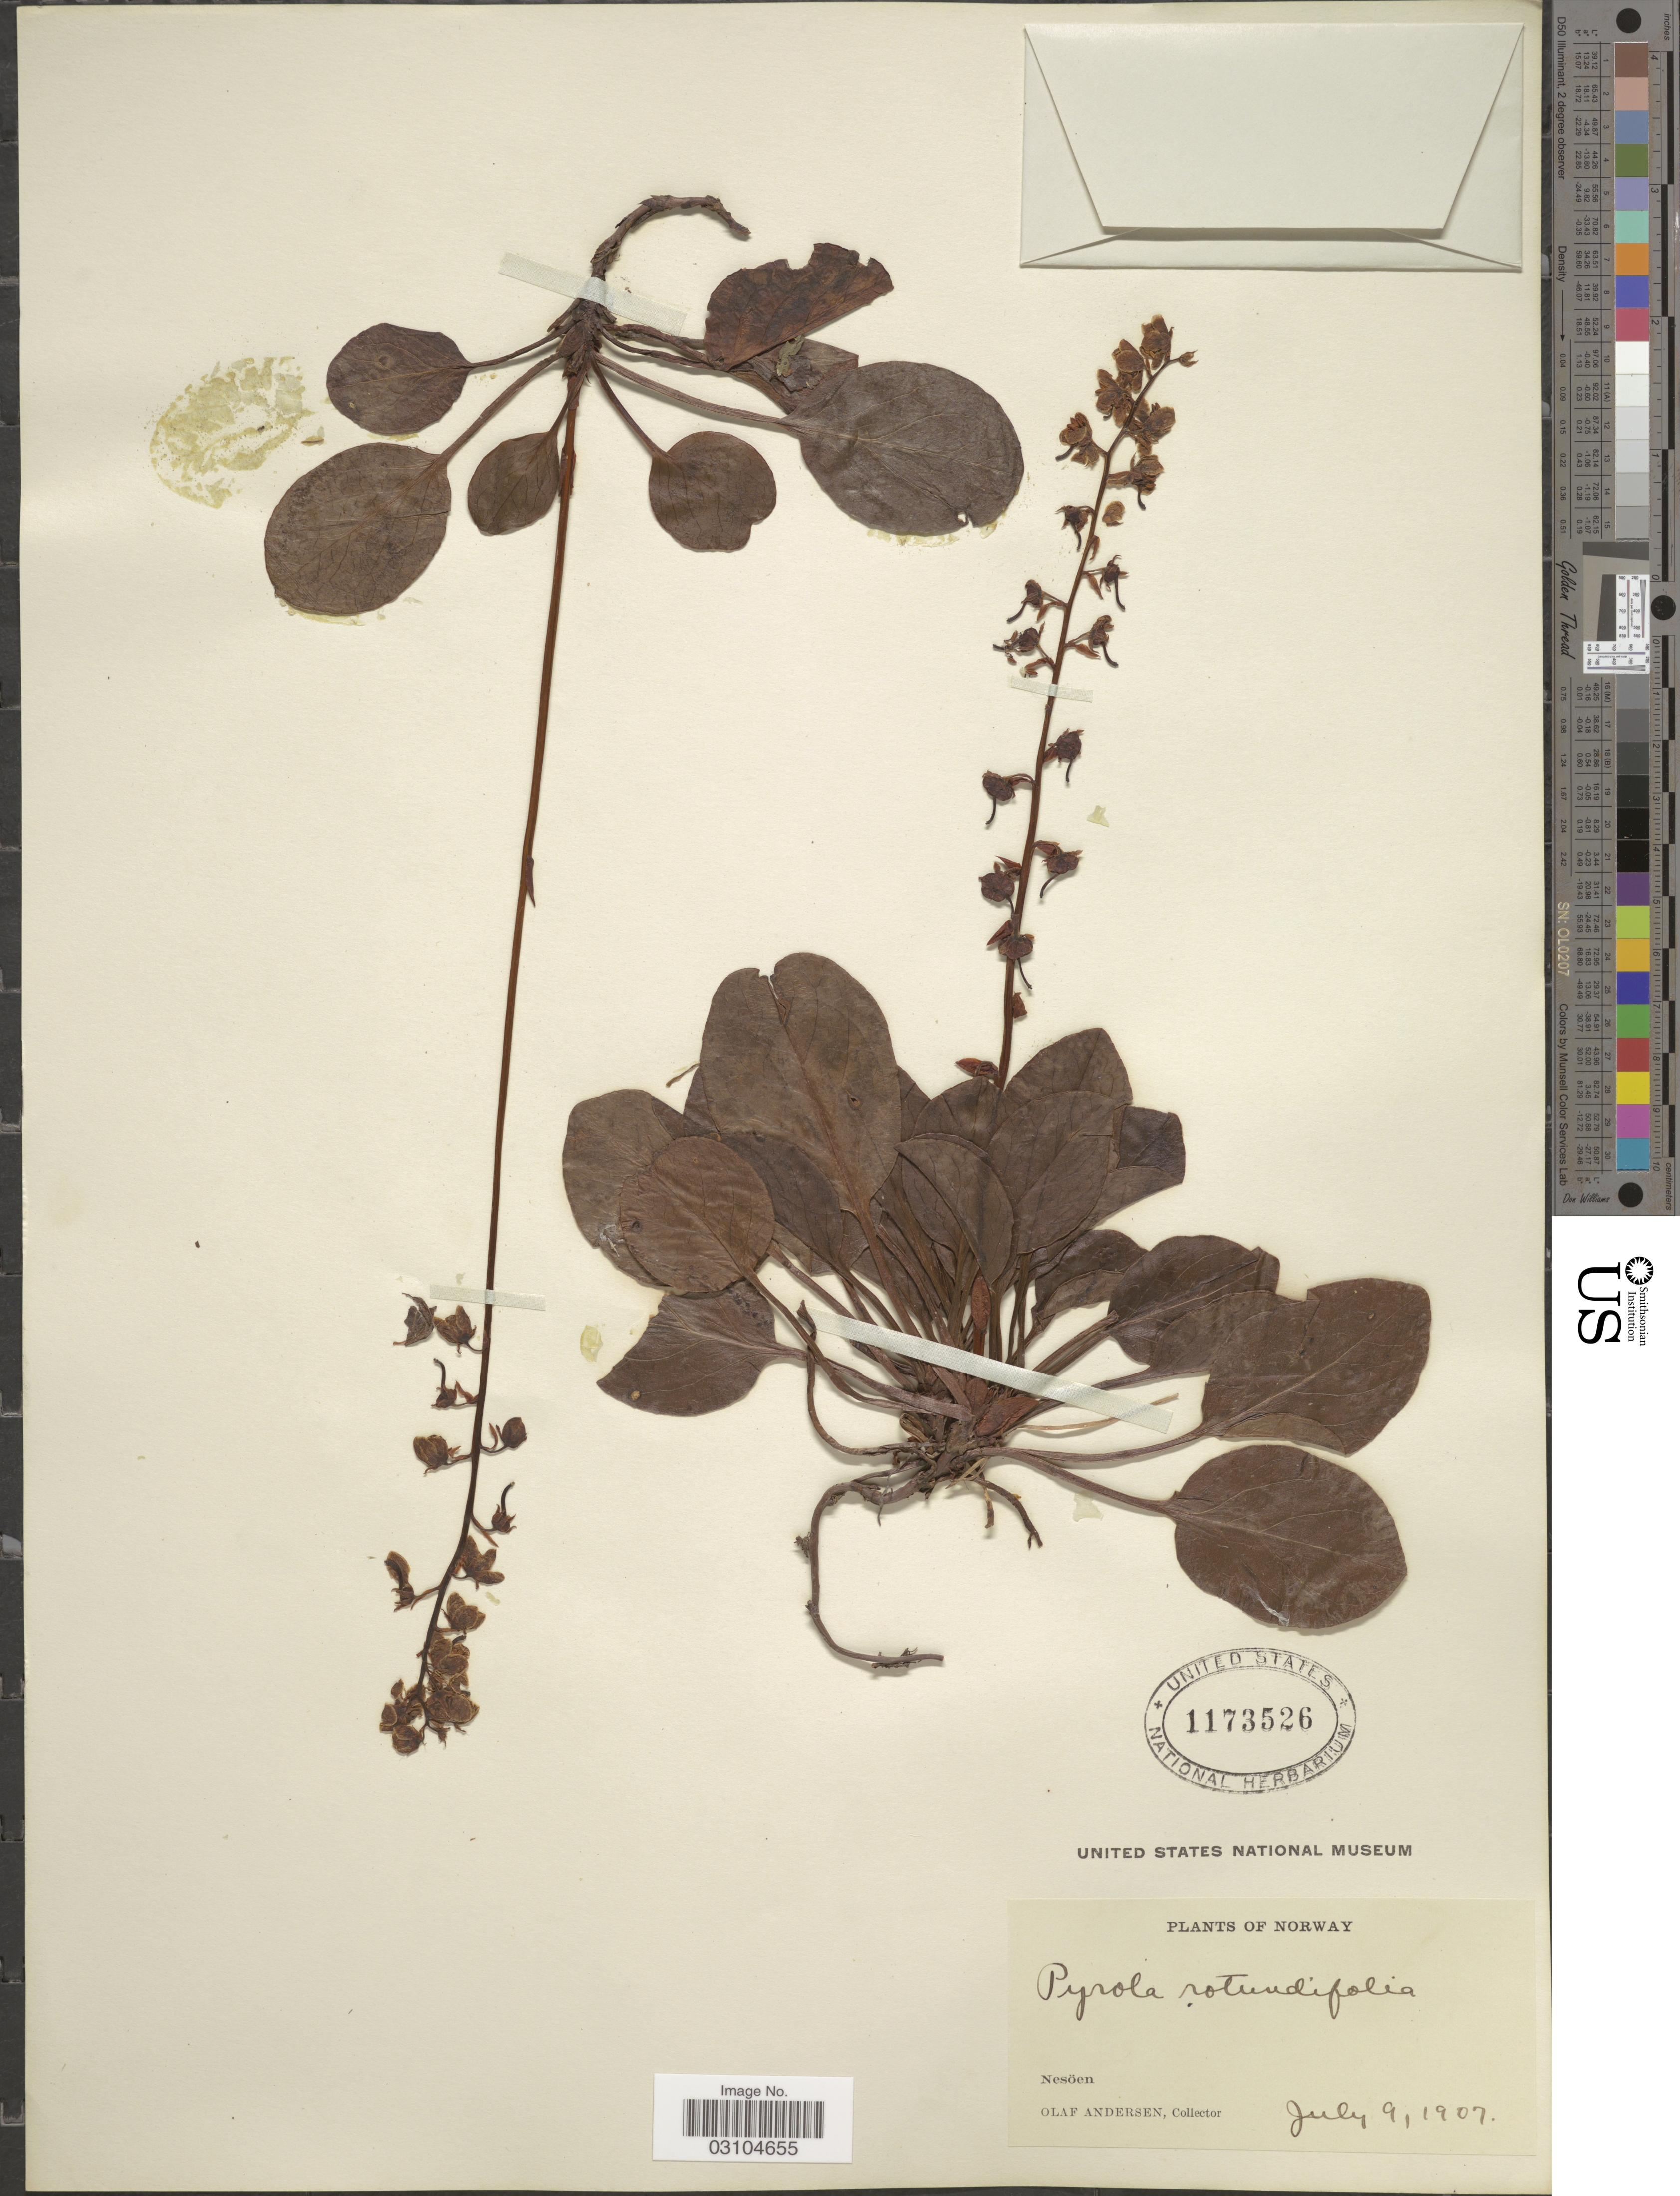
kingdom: Plantae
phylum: Tracheophyta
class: Magnoliopsida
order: Ericales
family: Ericaceae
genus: Pyrola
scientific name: Pyrola rotundifolia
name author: L.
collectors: O. Andersen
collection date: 1907-07-09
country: Norway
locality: Nesöen.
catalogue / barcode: US 1173526